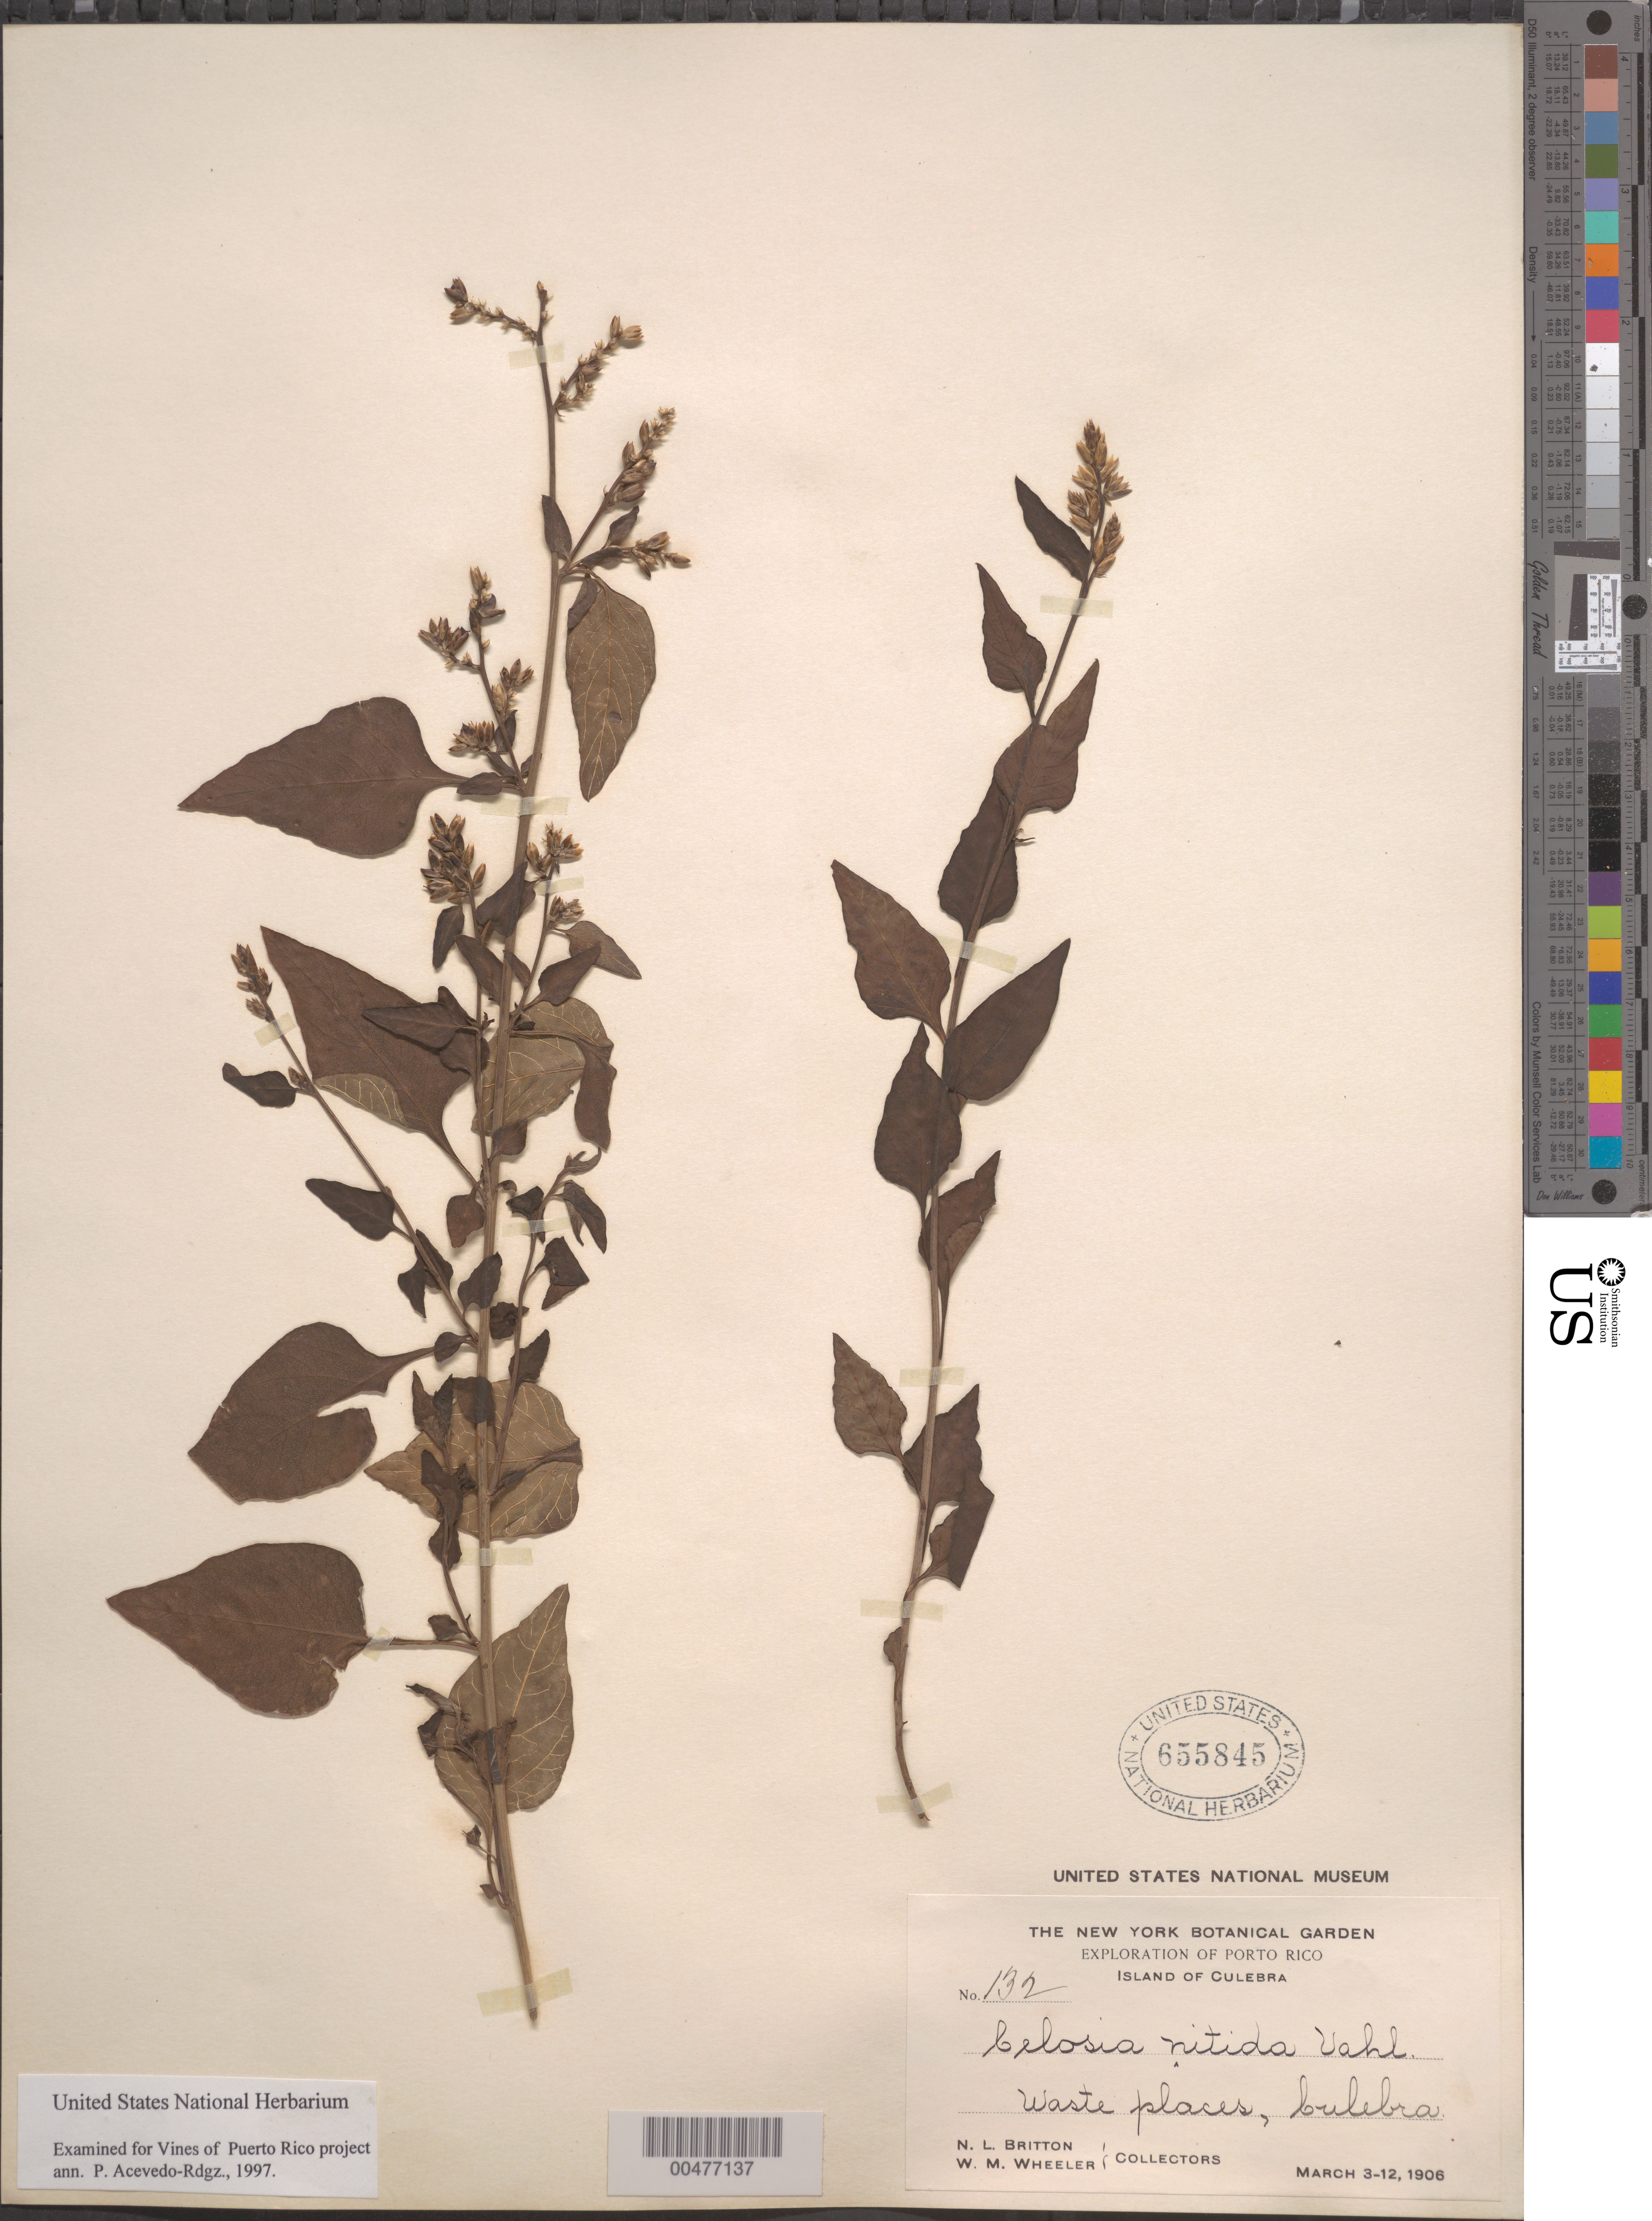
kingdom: Plantae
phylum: Tracheophyta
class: Magnoliopsida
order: Caryophyllales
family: Amaranthaceae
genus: Celosia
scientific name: Celosia nitida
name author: Vahl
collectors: N. Britton & W. Wheeler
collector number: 132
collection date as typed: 03 Mar 1906 to 12 Mar 1906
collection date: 1906-03-03/1906-03-12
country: Puerto Rico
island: Greater Antilles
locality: Culebra Island. Waste places.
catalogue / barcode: US 655845